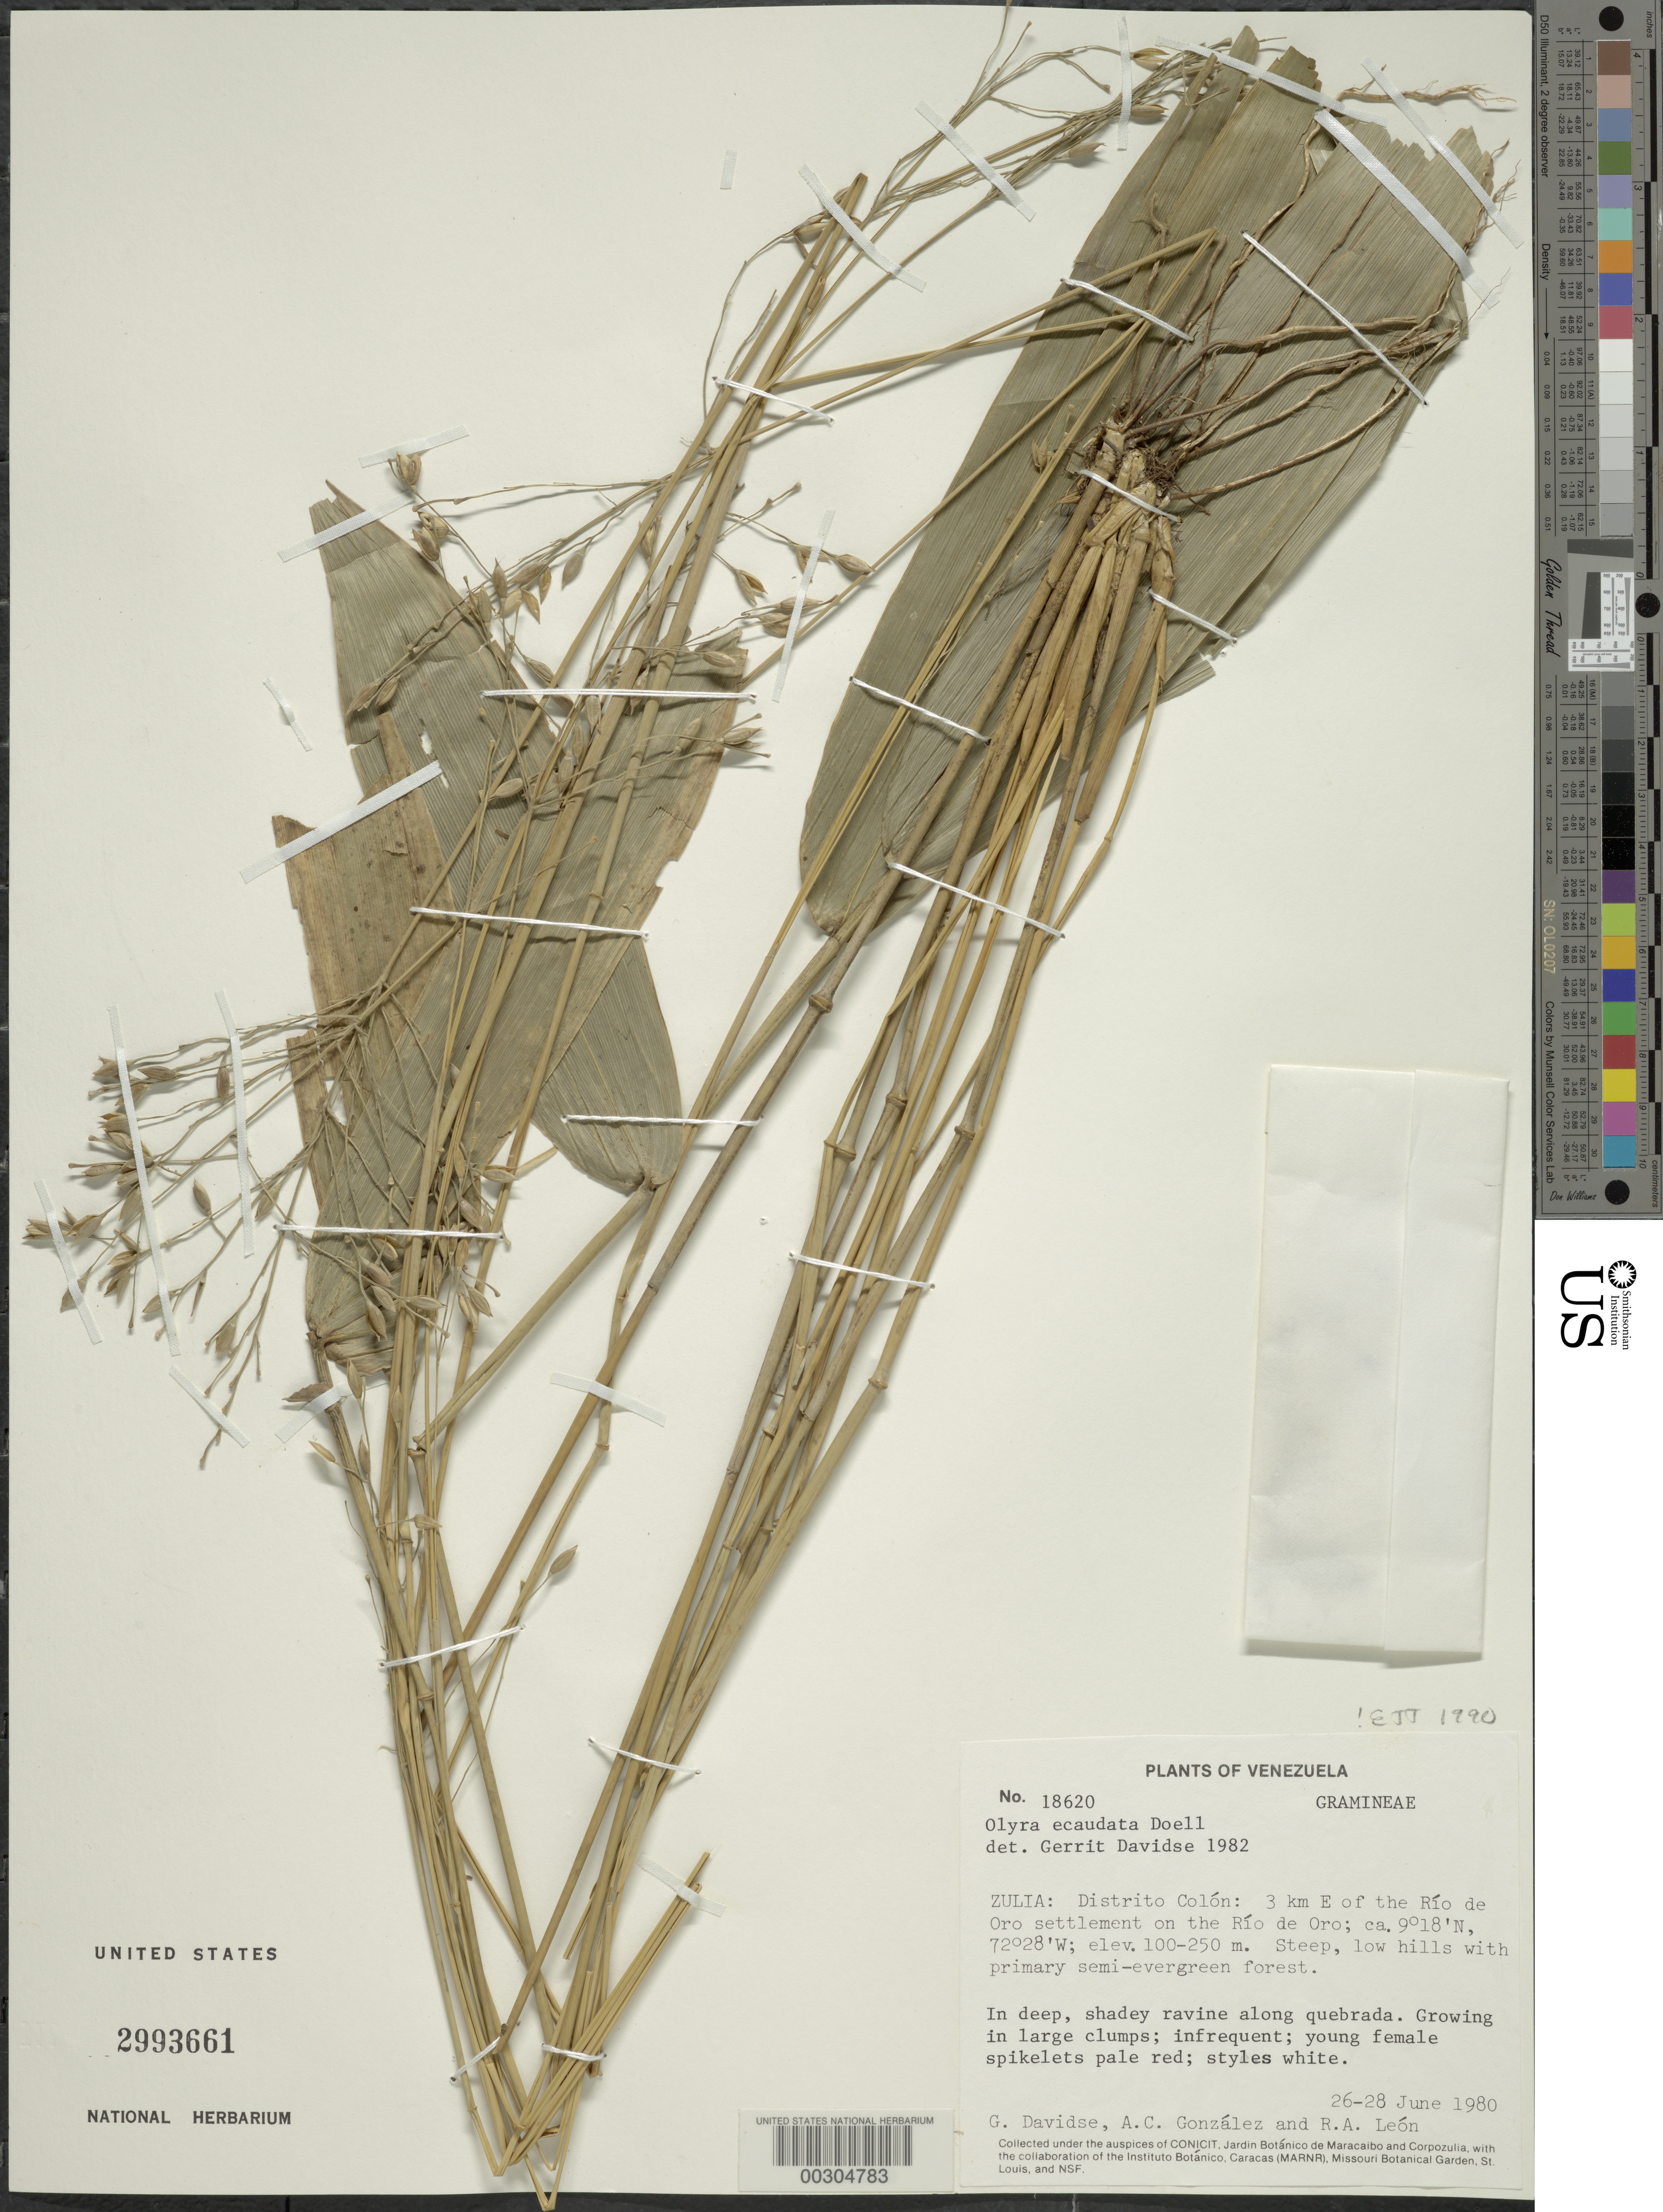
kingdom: Plantae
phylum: Tracheophyta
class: Liliopsida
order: Poales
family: Poaceae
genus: Olyra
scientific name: Olyra ecaudata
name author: Döll in Mart.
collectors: G. Davidse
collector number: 18620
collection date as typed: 26 Jun 1980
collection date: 1980-06-26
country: Venezuela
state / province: Zulia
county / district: Colón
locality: Rio de oro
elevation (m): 100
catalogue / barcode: US 2993661